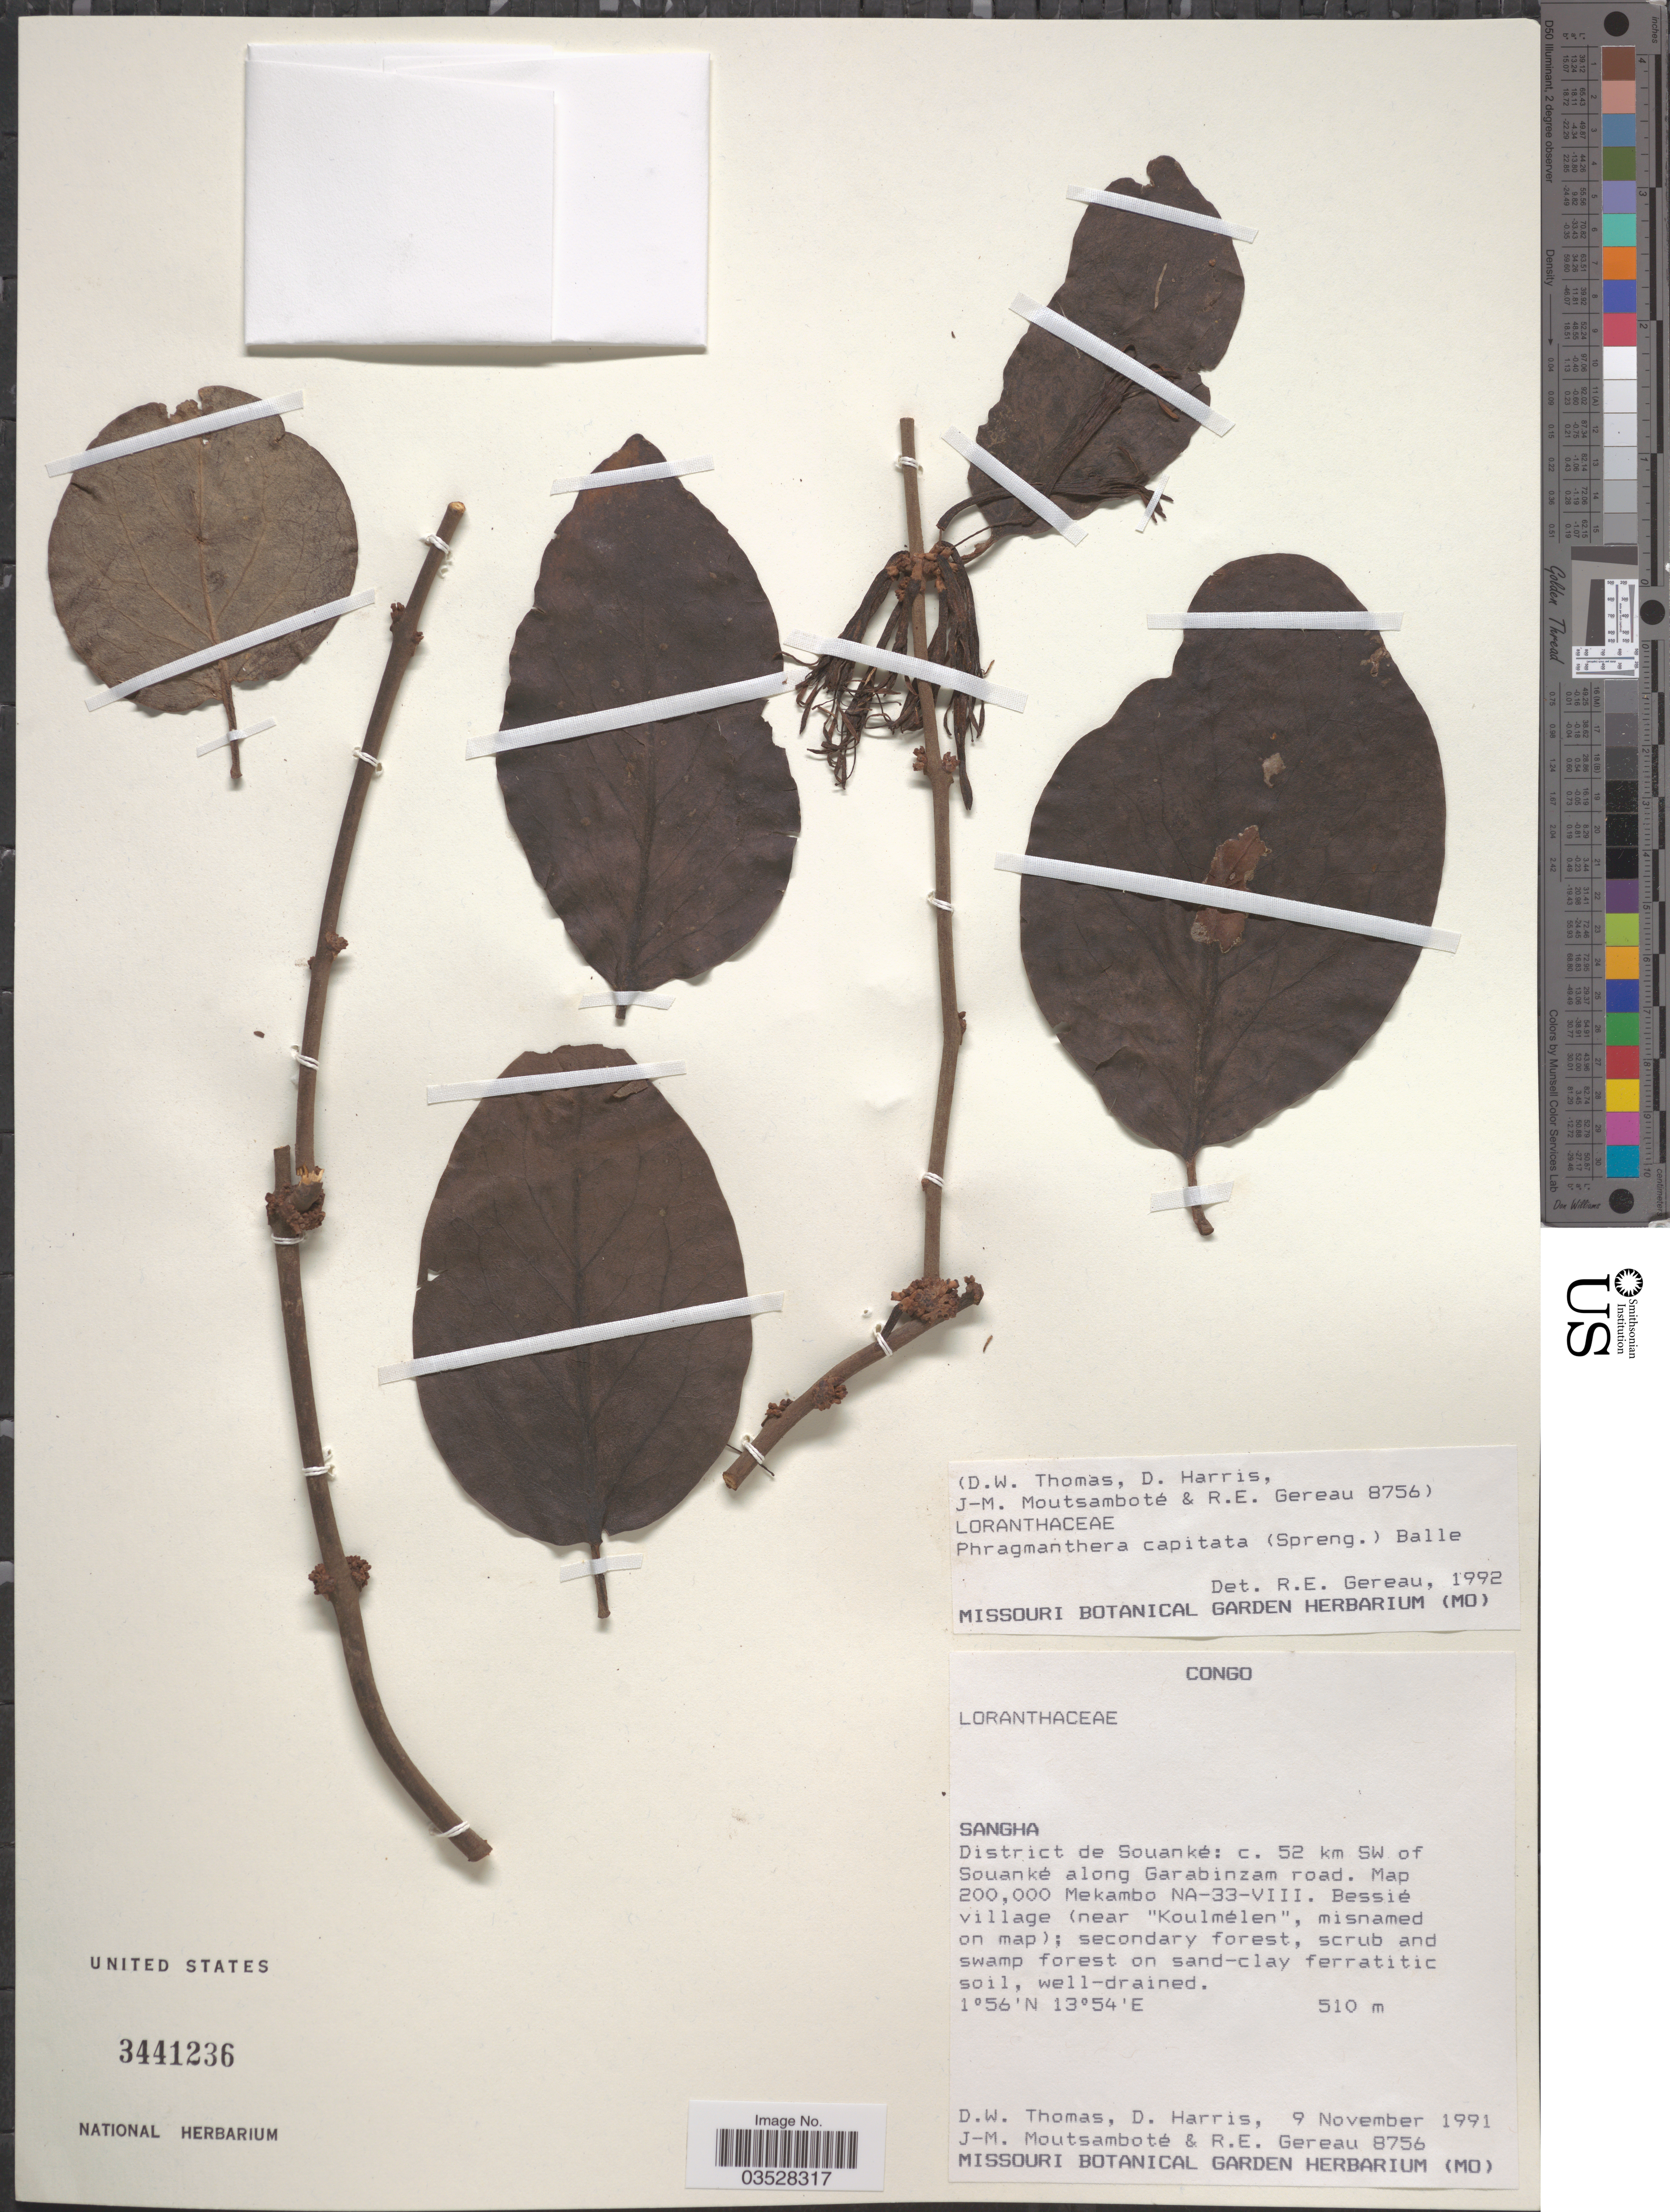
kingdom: Plantae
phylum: Tracheophyta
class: Magnoliopsida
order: Santalales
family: Loranthaceae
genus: Phragmanthera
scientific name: Phragmanthera capitata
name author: (Spreng.) Balle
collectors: D. W. Thomas, D. Harris, J. Moutsambote & R. Gereau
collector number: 8756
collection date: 1991-11-09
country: Congo, Republic of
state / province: Sangha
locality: Congo. Sangha. District de Souanké: c. 52 km SW of Souanké along Garabinzam road. Map 200,000 Mekambo NA-33-VIII. Bessié village (near "Koulmélen", misnamed on map).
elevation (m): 510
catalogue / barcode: US 3441236